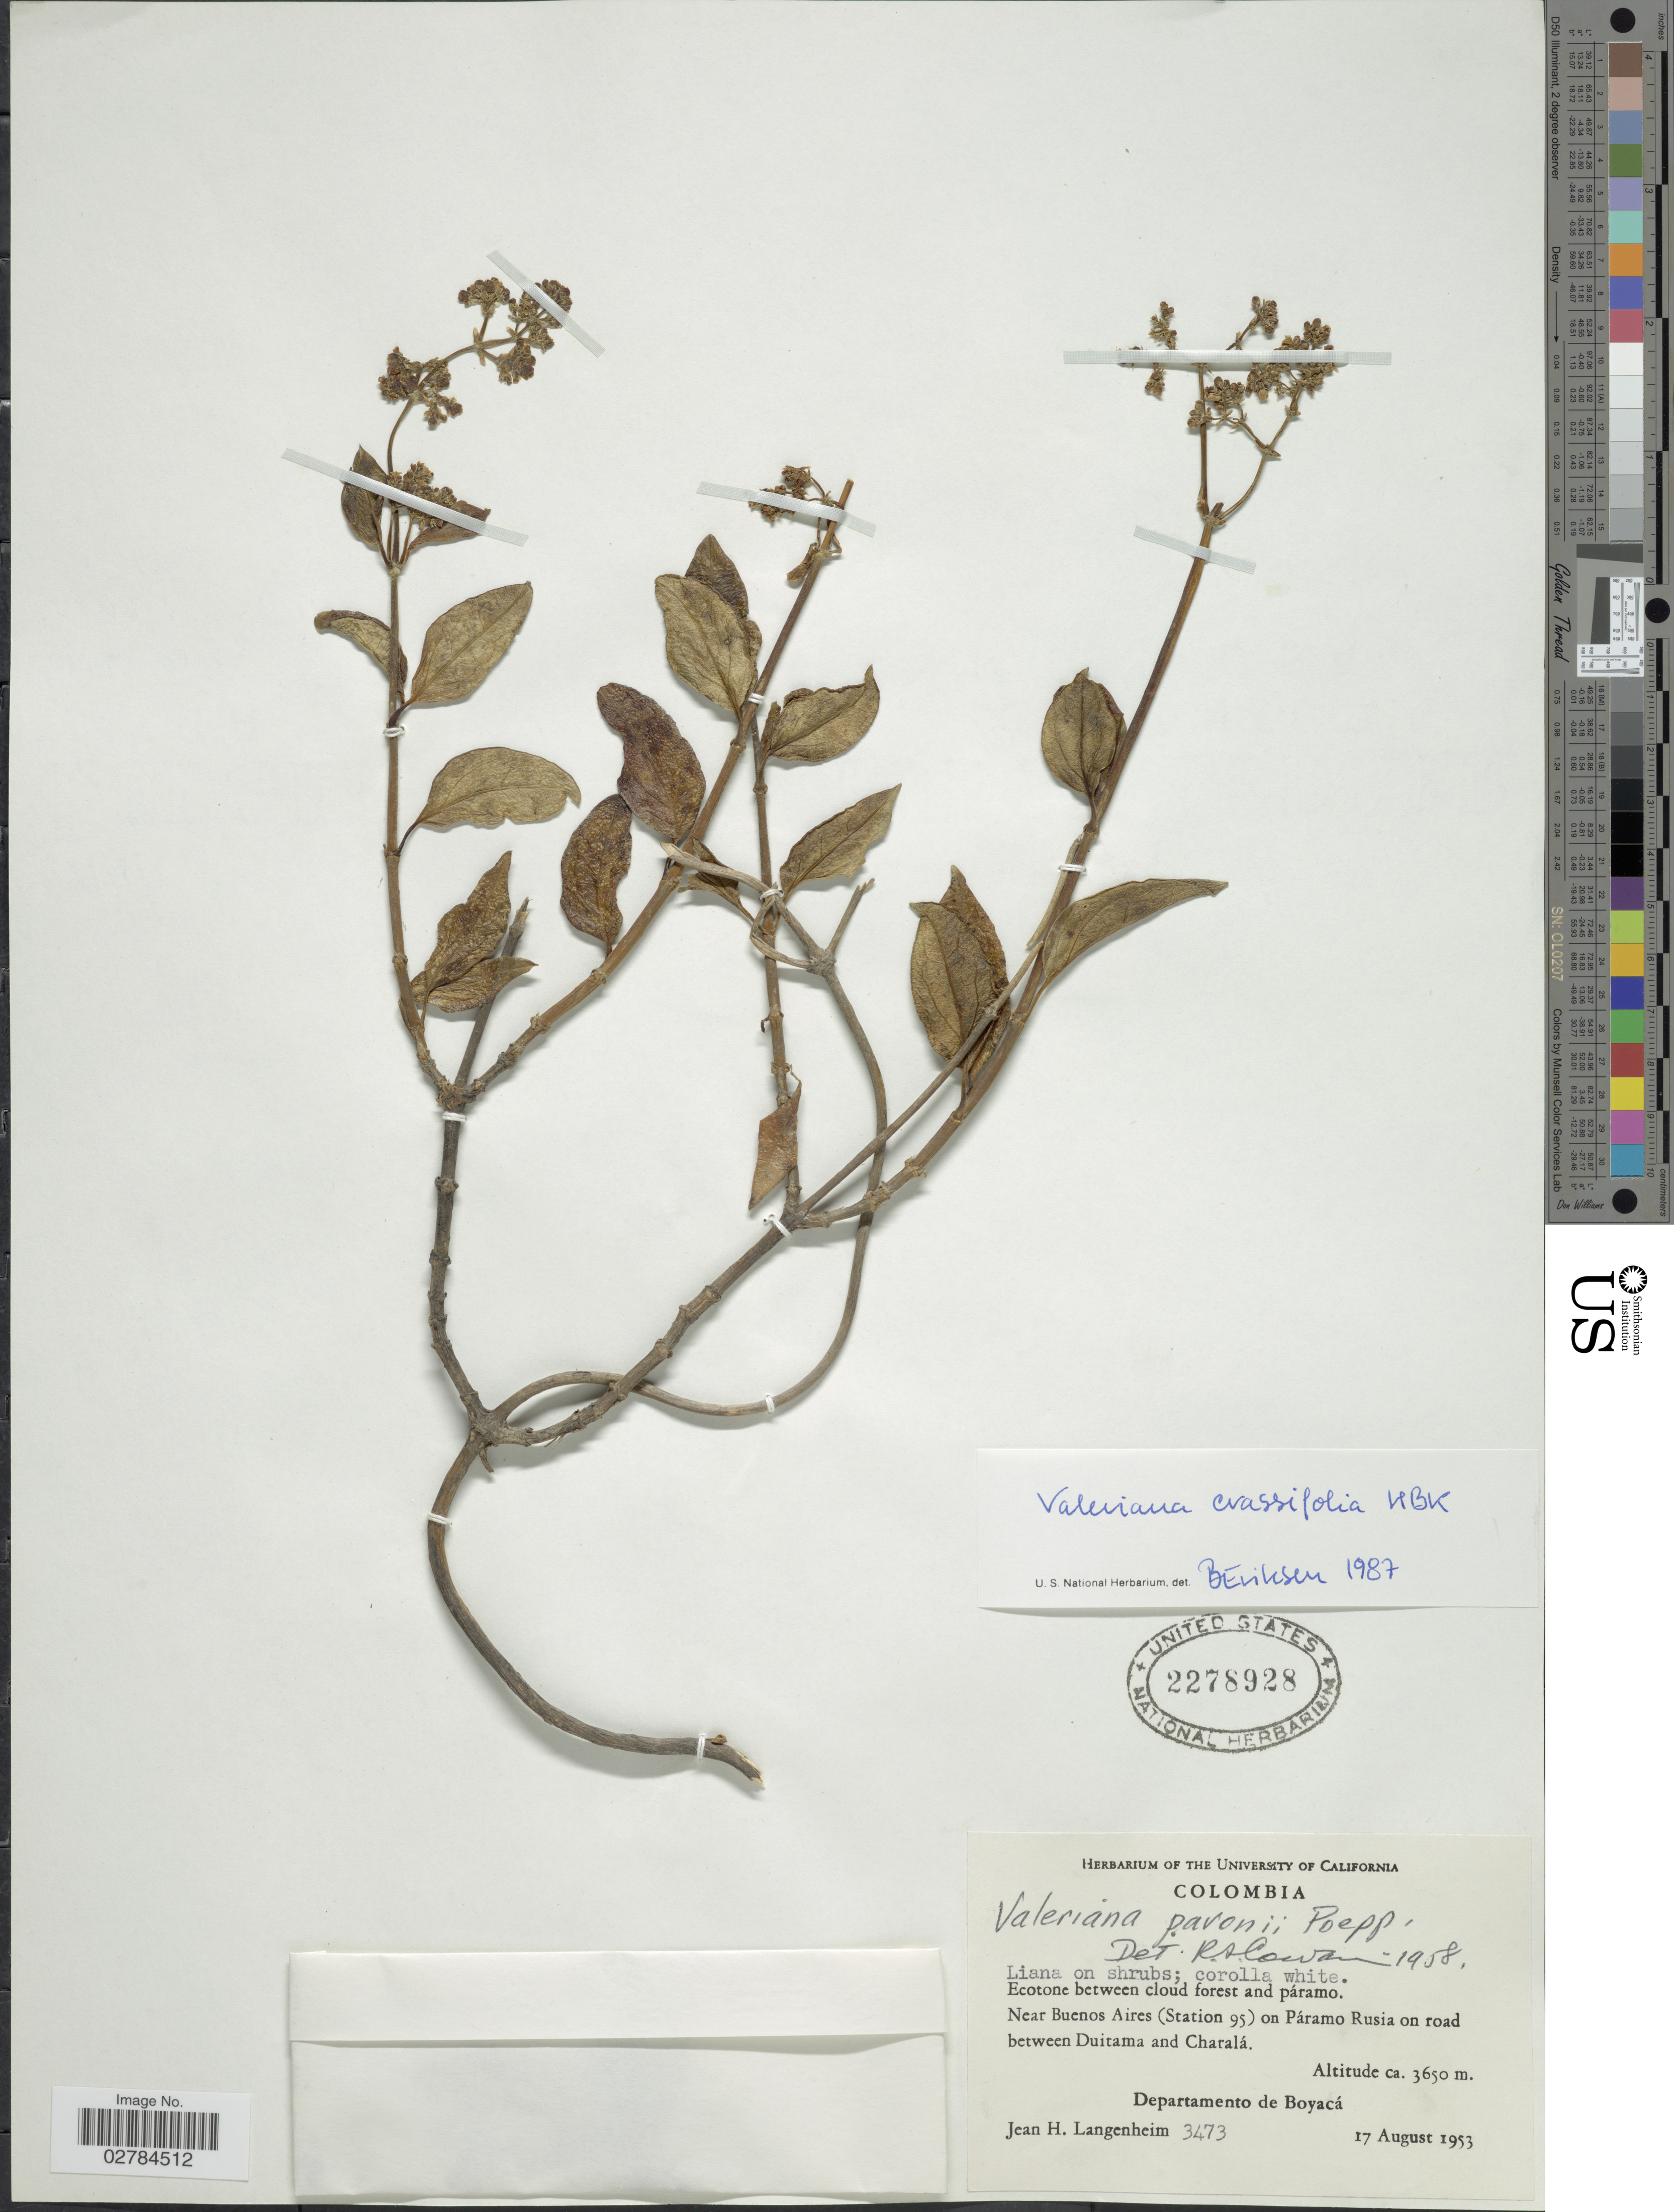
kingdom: Plantae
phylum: Tracheophyta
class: Magnoliopsida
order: Dipsacales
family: Caprifoliaceae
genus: Valeriana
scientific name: Valeriana crassifolia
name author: Kunth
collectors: J. H. Langenheim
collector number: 3473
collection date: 1953-08-17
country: Colombia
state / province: Boyacá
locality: Near Buenos Aires (Station 95) on Páramo Rusia on road between Duitama and Charalá. Departamento de Boyacá.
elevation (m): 3650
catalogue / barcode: US 2278928